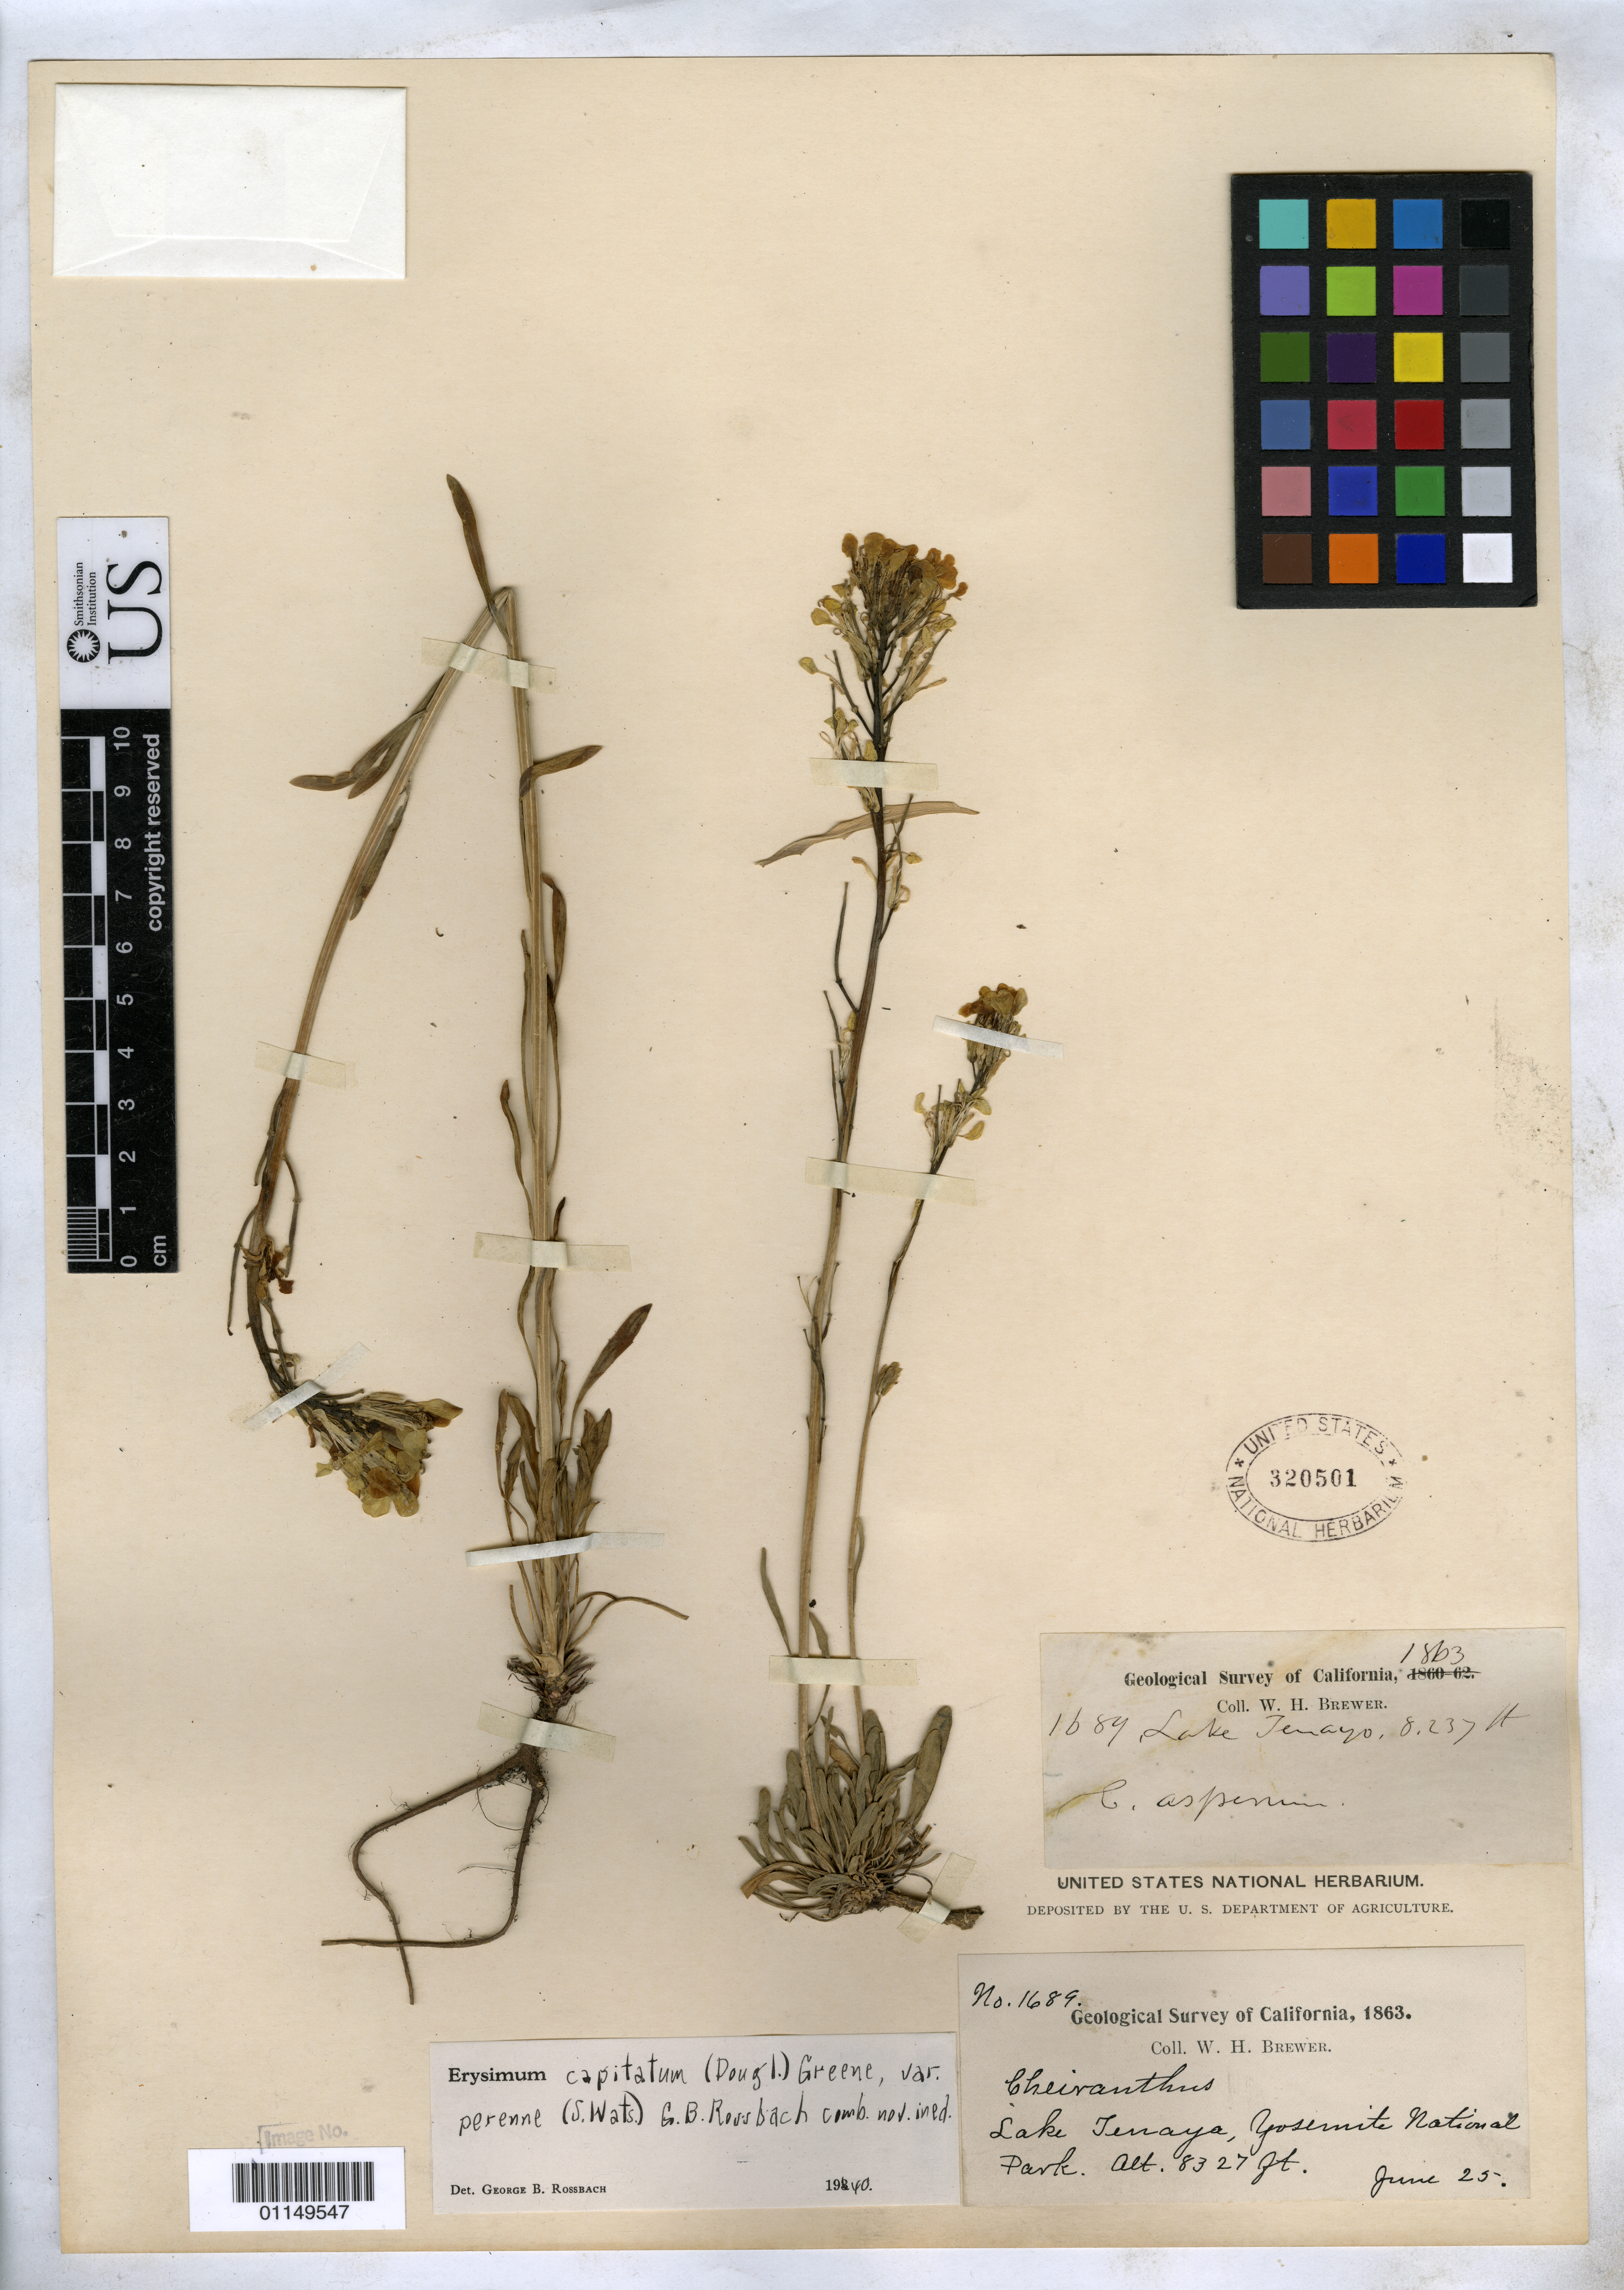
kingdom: Plantae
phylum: Tracheophyta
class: Magnoliopsida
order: Brassicales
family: Brassicaceae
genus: Erysimum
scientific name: Erysimum capitatum subsp. perenne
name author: (S. Watson ex Coville) R.A. Price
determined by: Price, R.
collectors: W. H. Brewer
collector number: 1689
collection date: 1863-06-25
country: United States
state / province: California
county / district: Mariposa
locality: Lake Tenaya, Yosemite National Park.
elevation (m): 2538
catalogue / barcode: US 320501